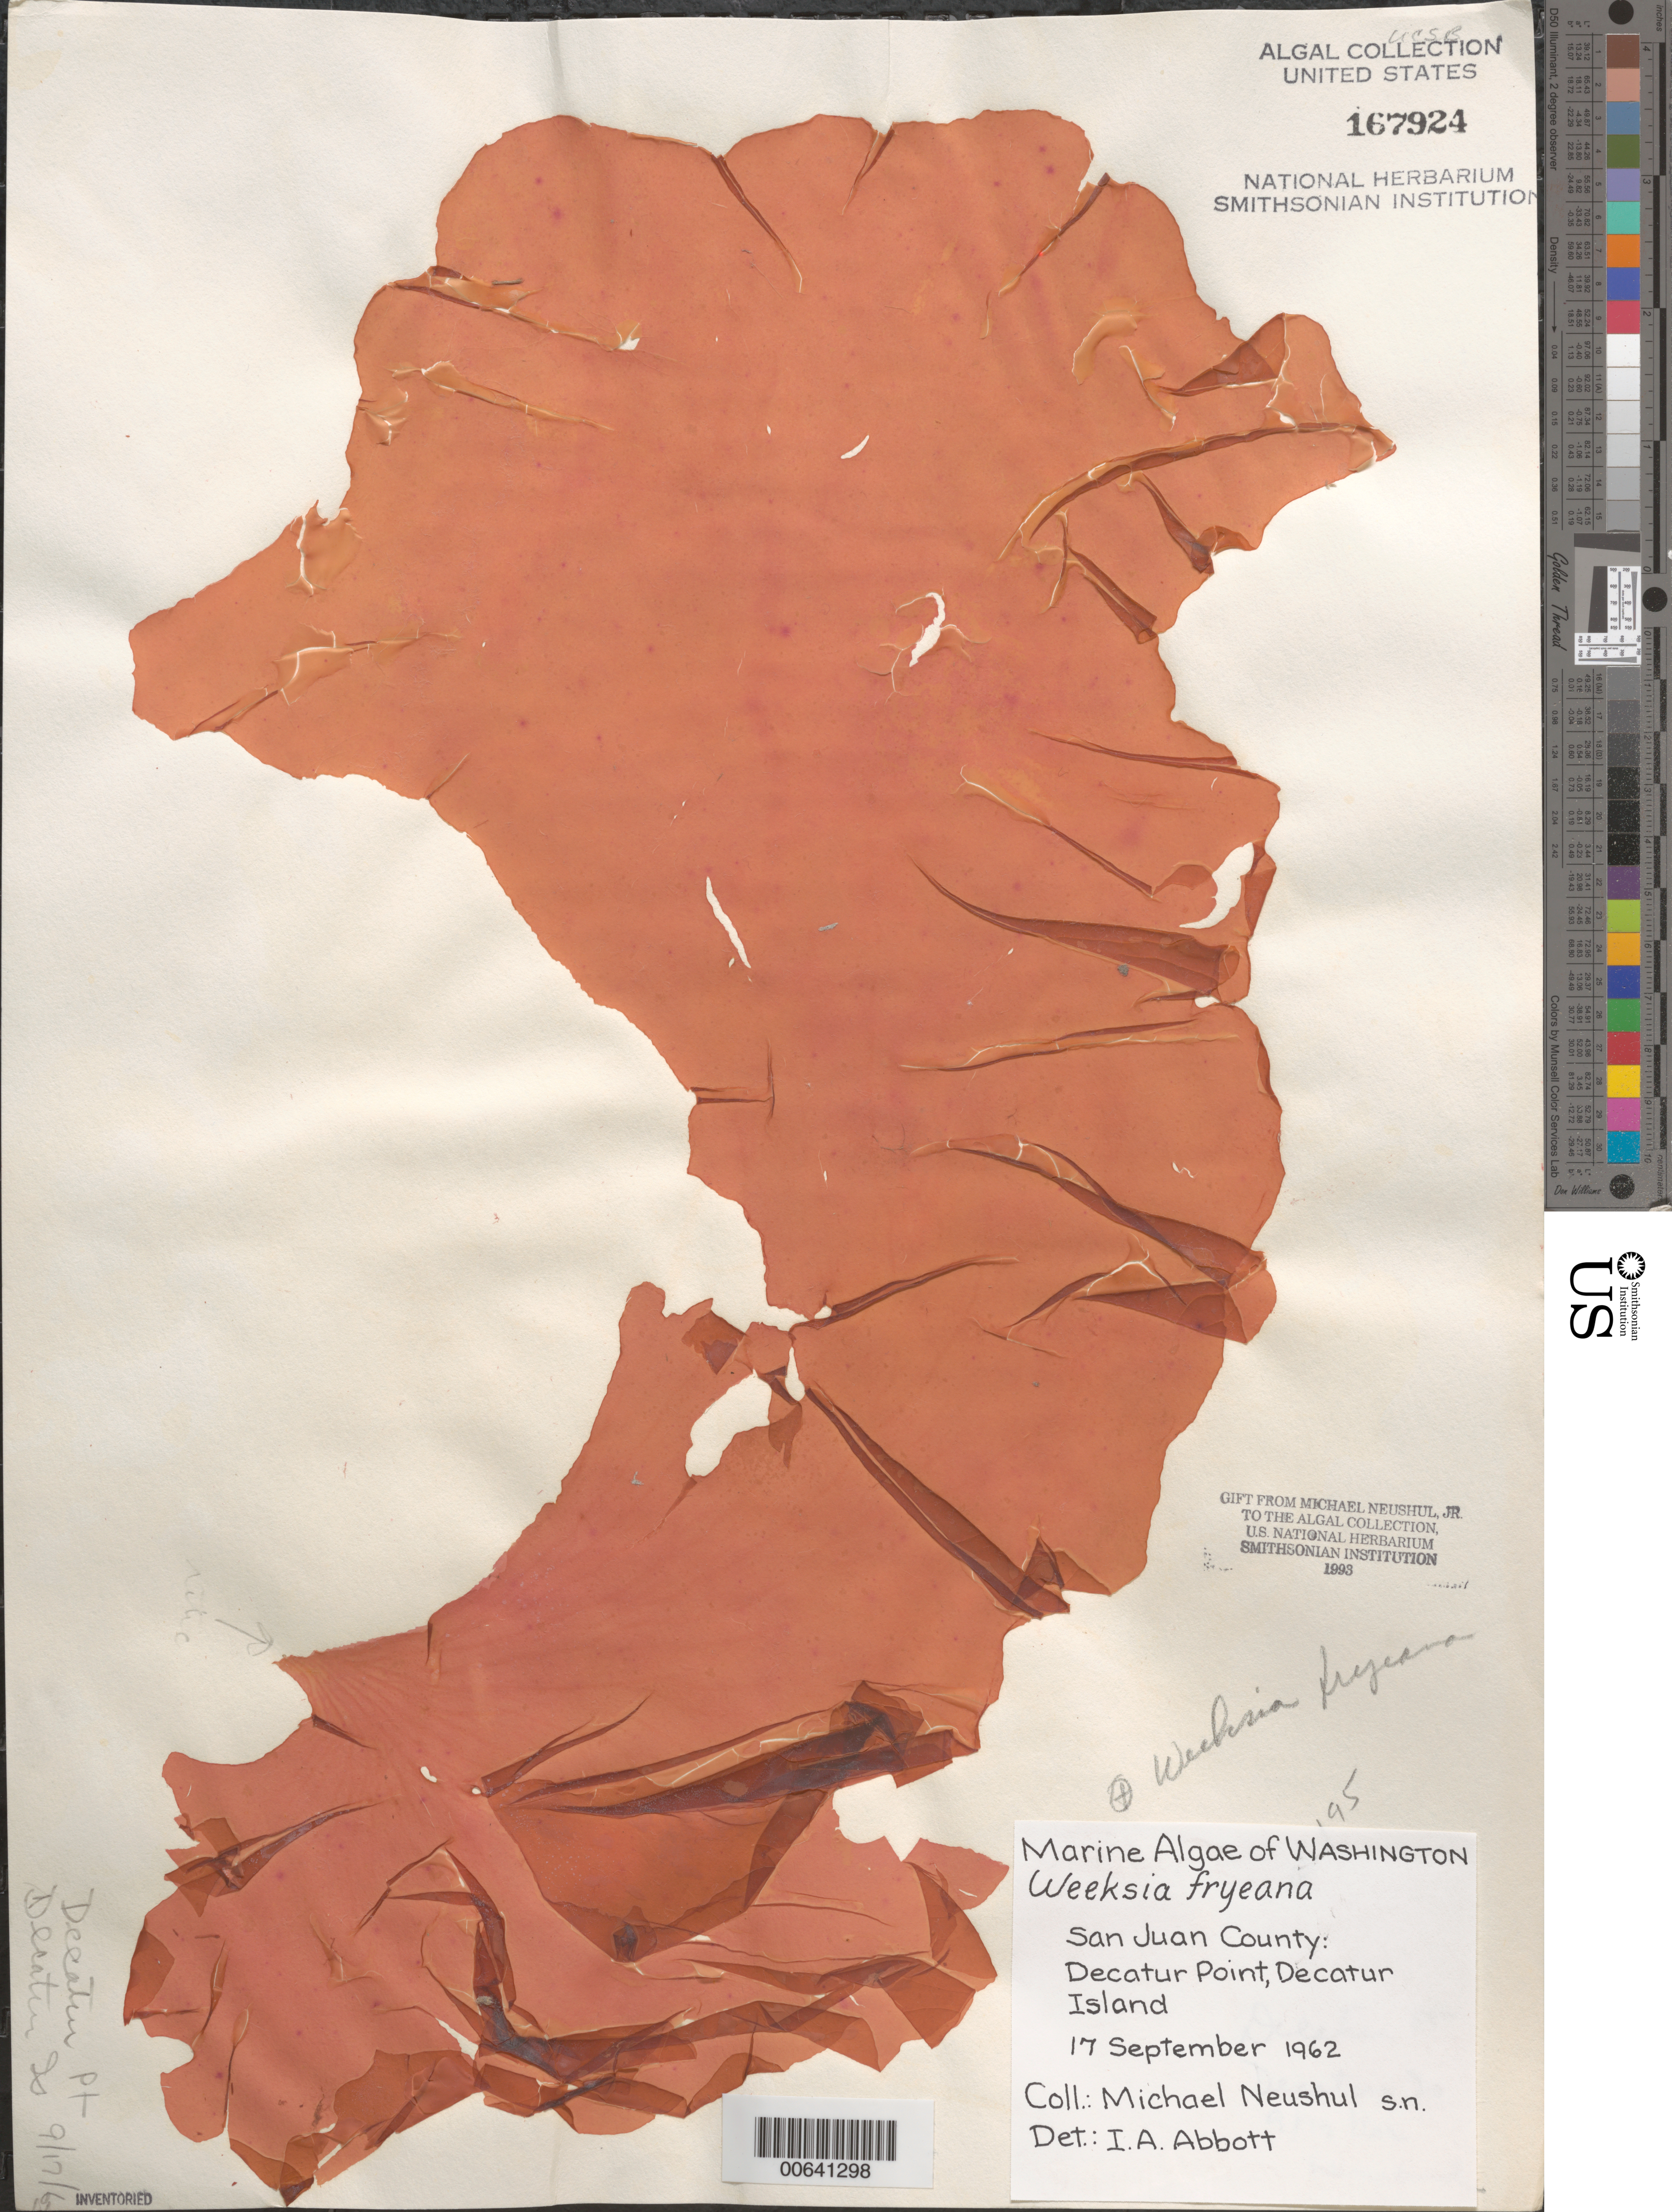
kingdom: Plantae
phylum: Rhodophyta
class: Florideophyceae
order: Gigartinales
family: Dumontiaceae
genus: Weeksia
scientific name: Weeksia coccinea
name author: (Harv.) S.C. Lindstrom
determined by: Algae name updating Project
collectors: M. Neushul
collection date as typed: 17 Sep 1962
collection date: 1962-09-17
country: United States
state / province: Washington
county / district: San Juan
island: Decatur Island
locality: Decatur Point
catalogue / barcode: US 167924